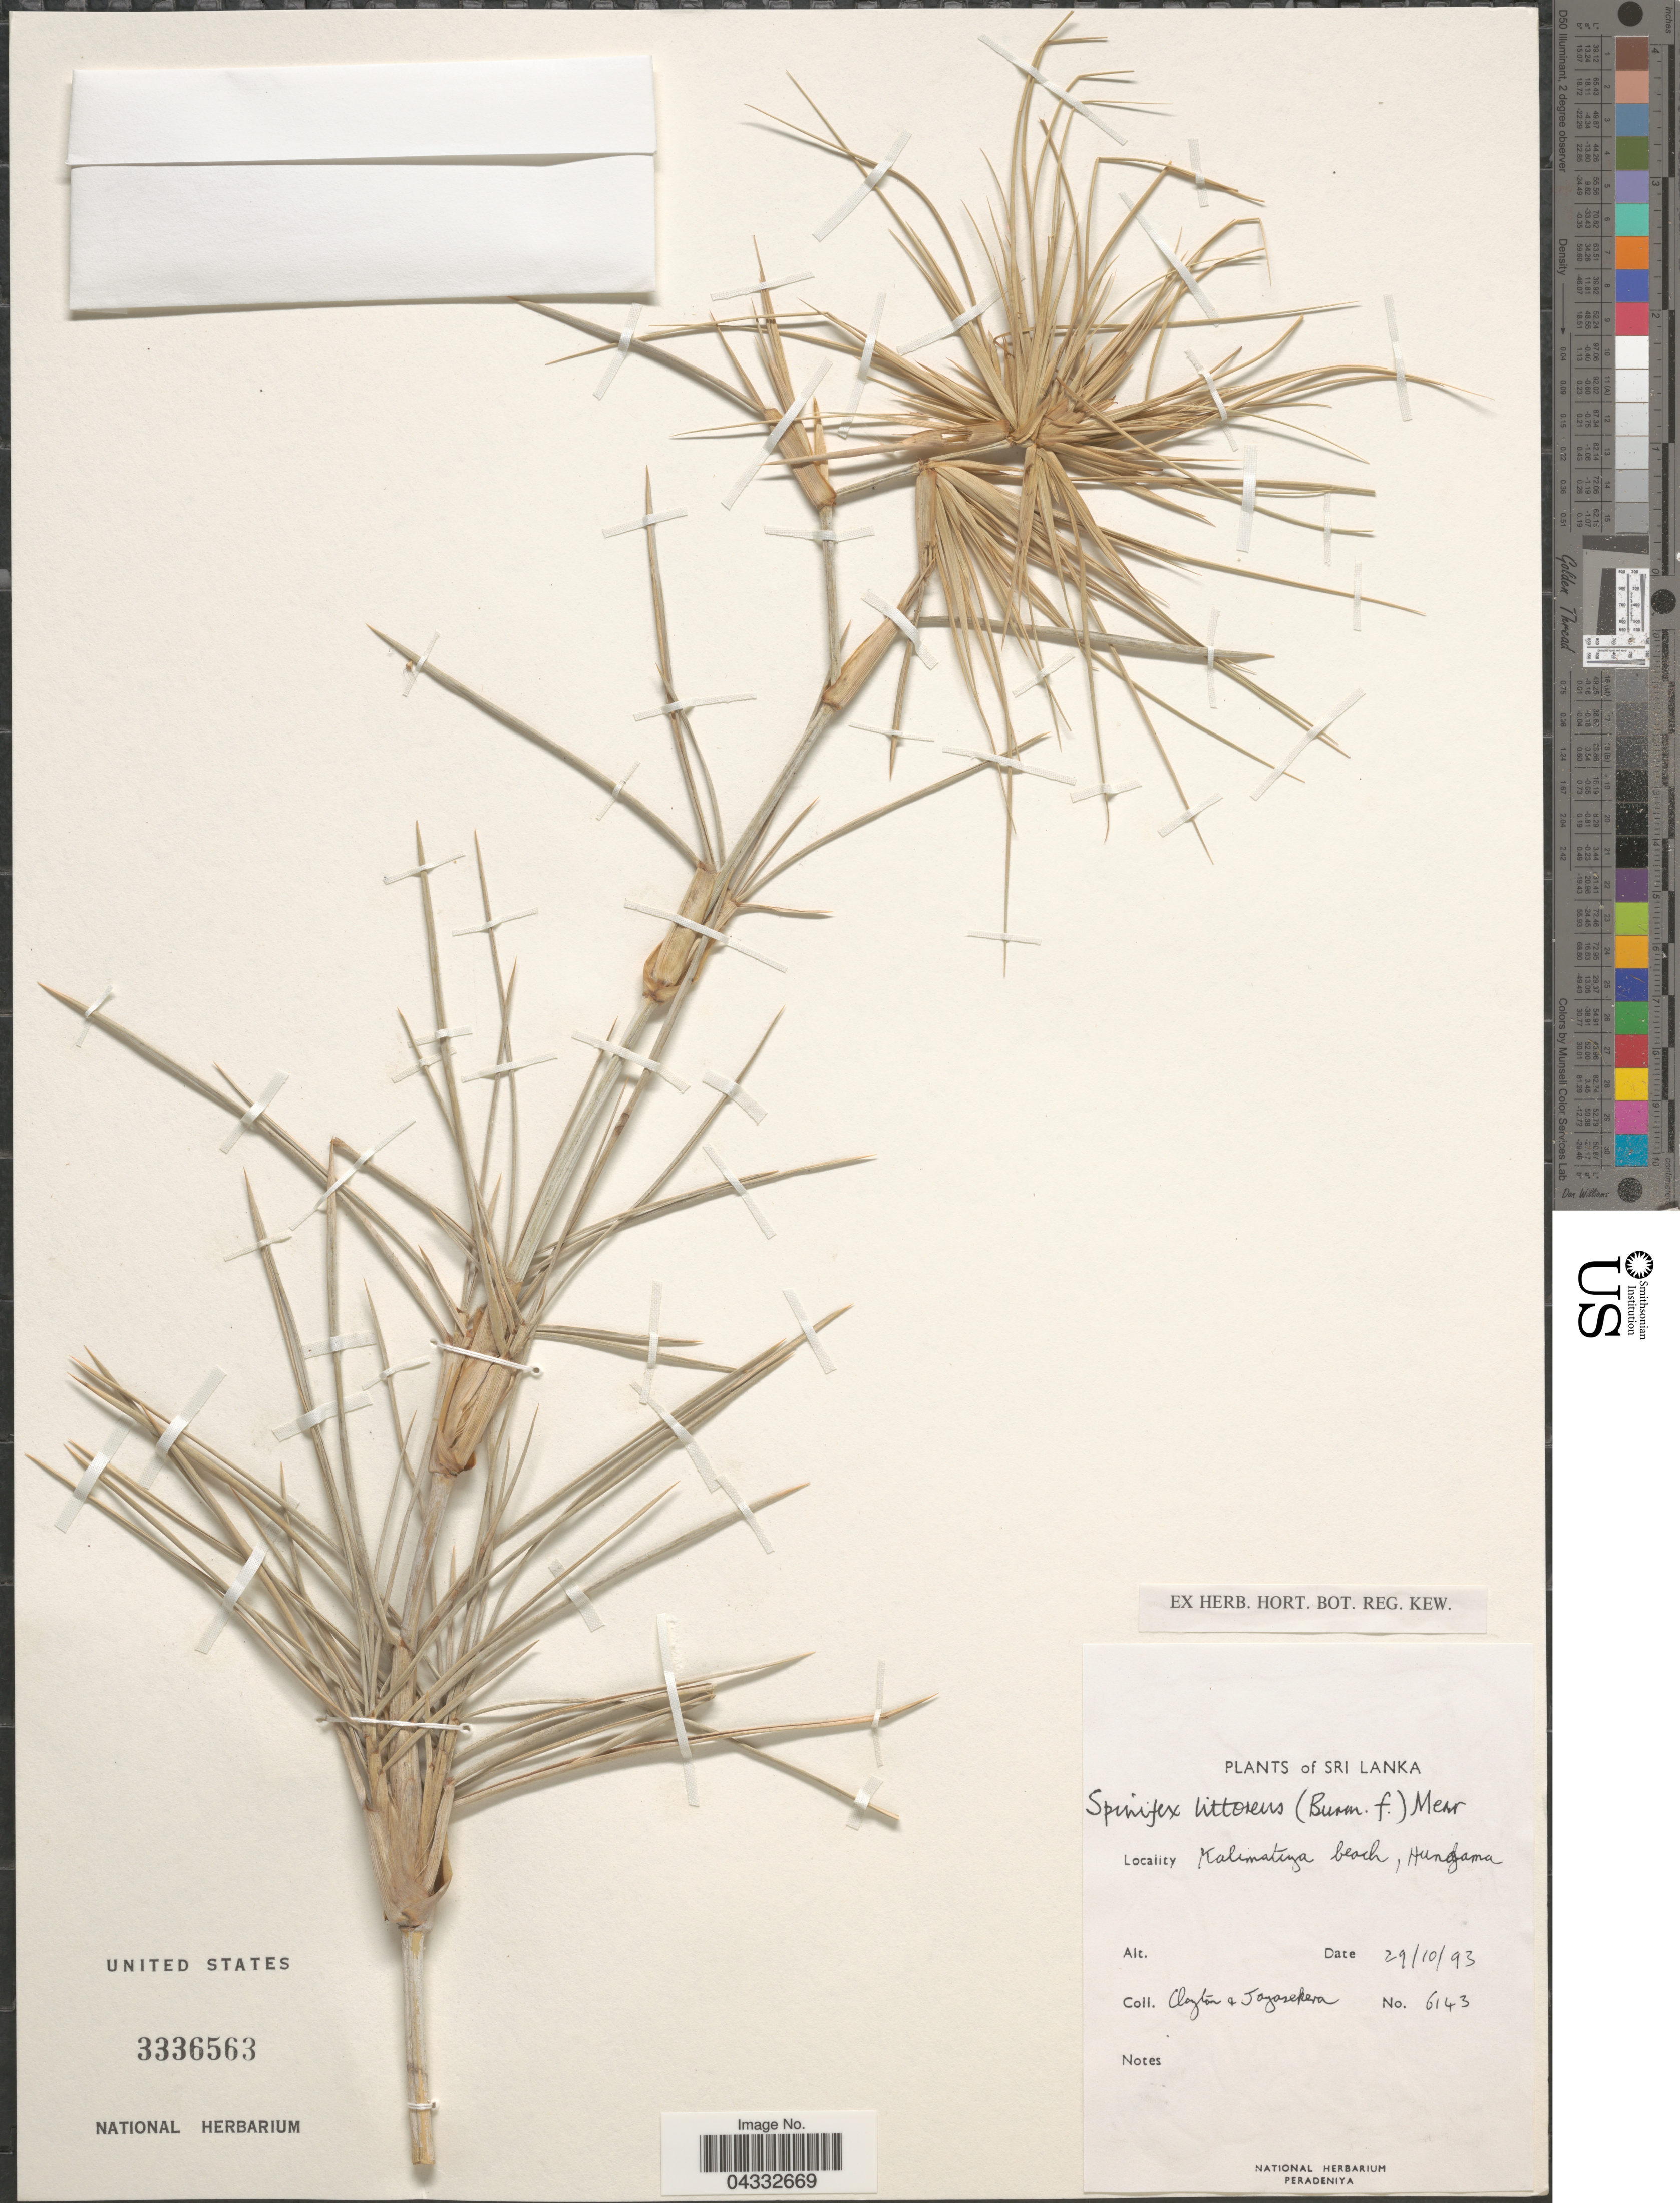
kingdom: Plantae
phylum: Tracheophyta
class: Liliopsida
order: Poales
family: Poaceae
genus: Spinifex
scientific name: Spinifex littoreus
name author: (Burm. f.) Merr.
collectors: Clayton & -. Jayasekera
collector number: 6143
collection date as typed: Transcribed d/m/y: 29/10/93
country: Sri Lanka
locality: Kalimatiya beach, Hungama.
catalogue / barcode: US 3336563